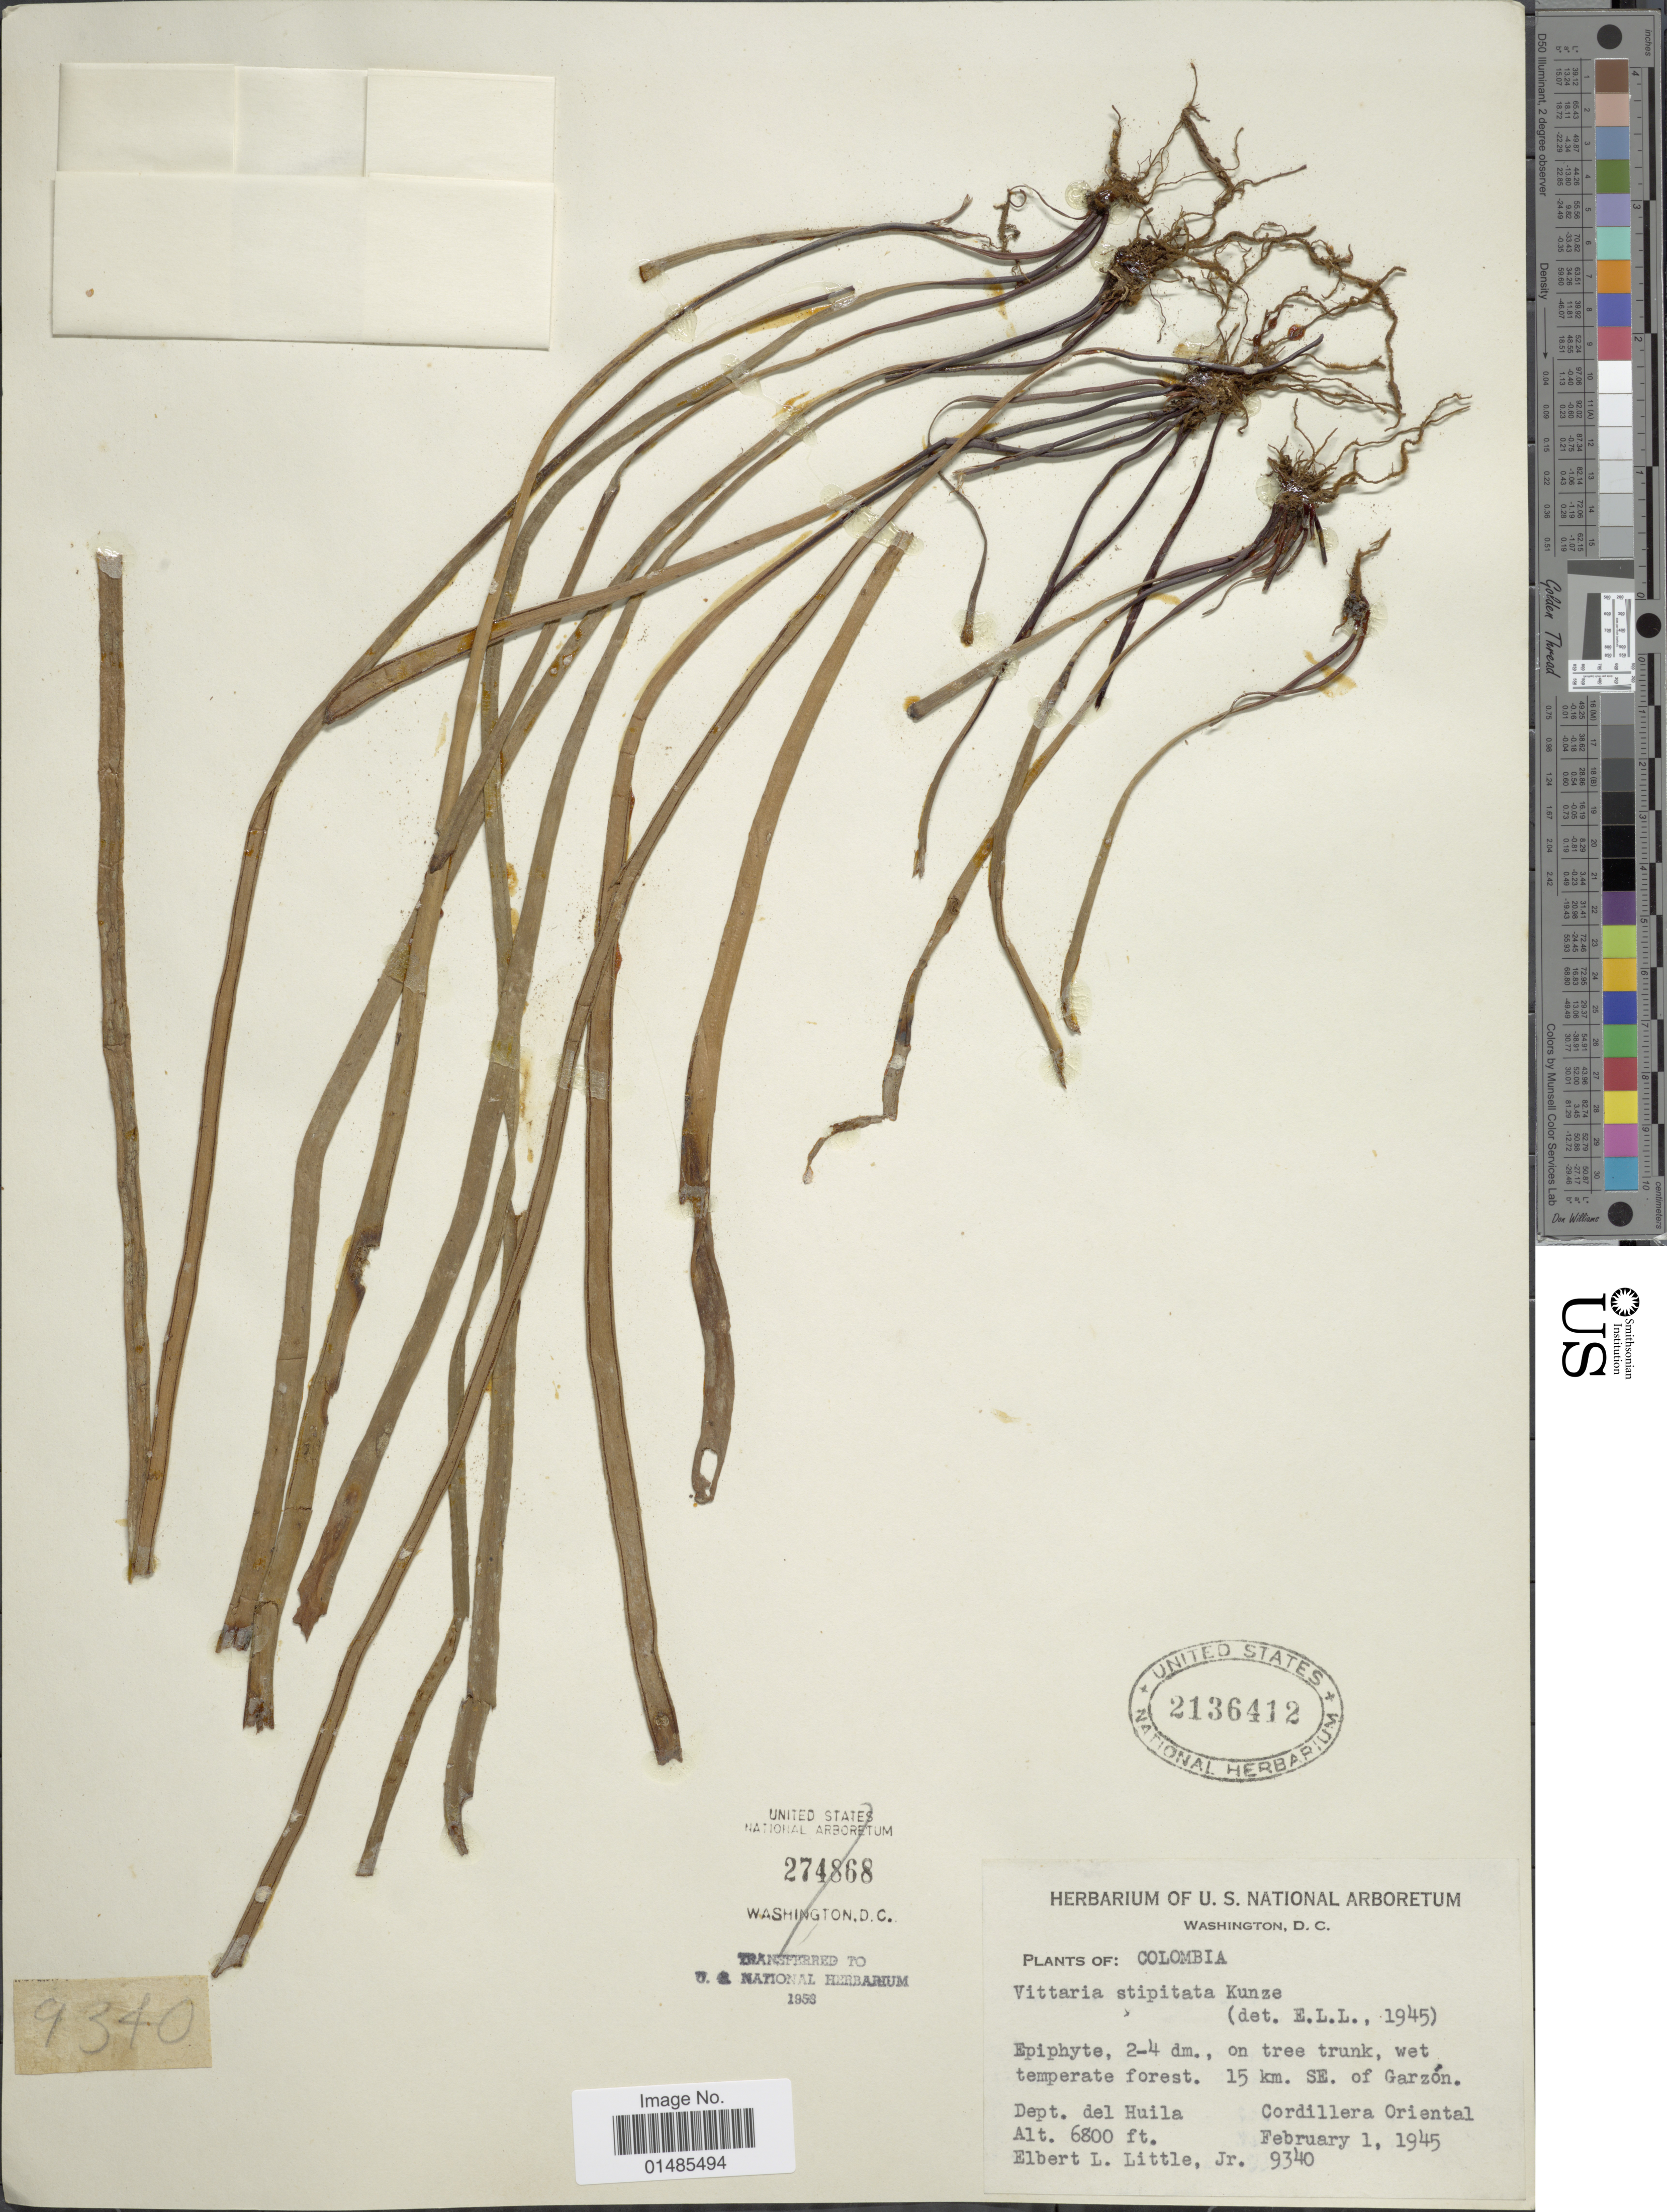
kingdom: Plantae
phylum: Tracheophyta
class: Polypodiopsida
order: Polypodiales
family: Pteridaceae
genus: Radiovittaria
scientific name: Radiovittaria stipitata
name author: (Kunze) E.H. Crane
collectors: E. L. Little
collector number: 9340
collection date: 1945-02-01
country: Colombia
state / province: Huila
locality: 15 km. SE. of Garzón. Cordillera Oriental.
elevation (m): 2073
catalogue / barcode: US 2136412